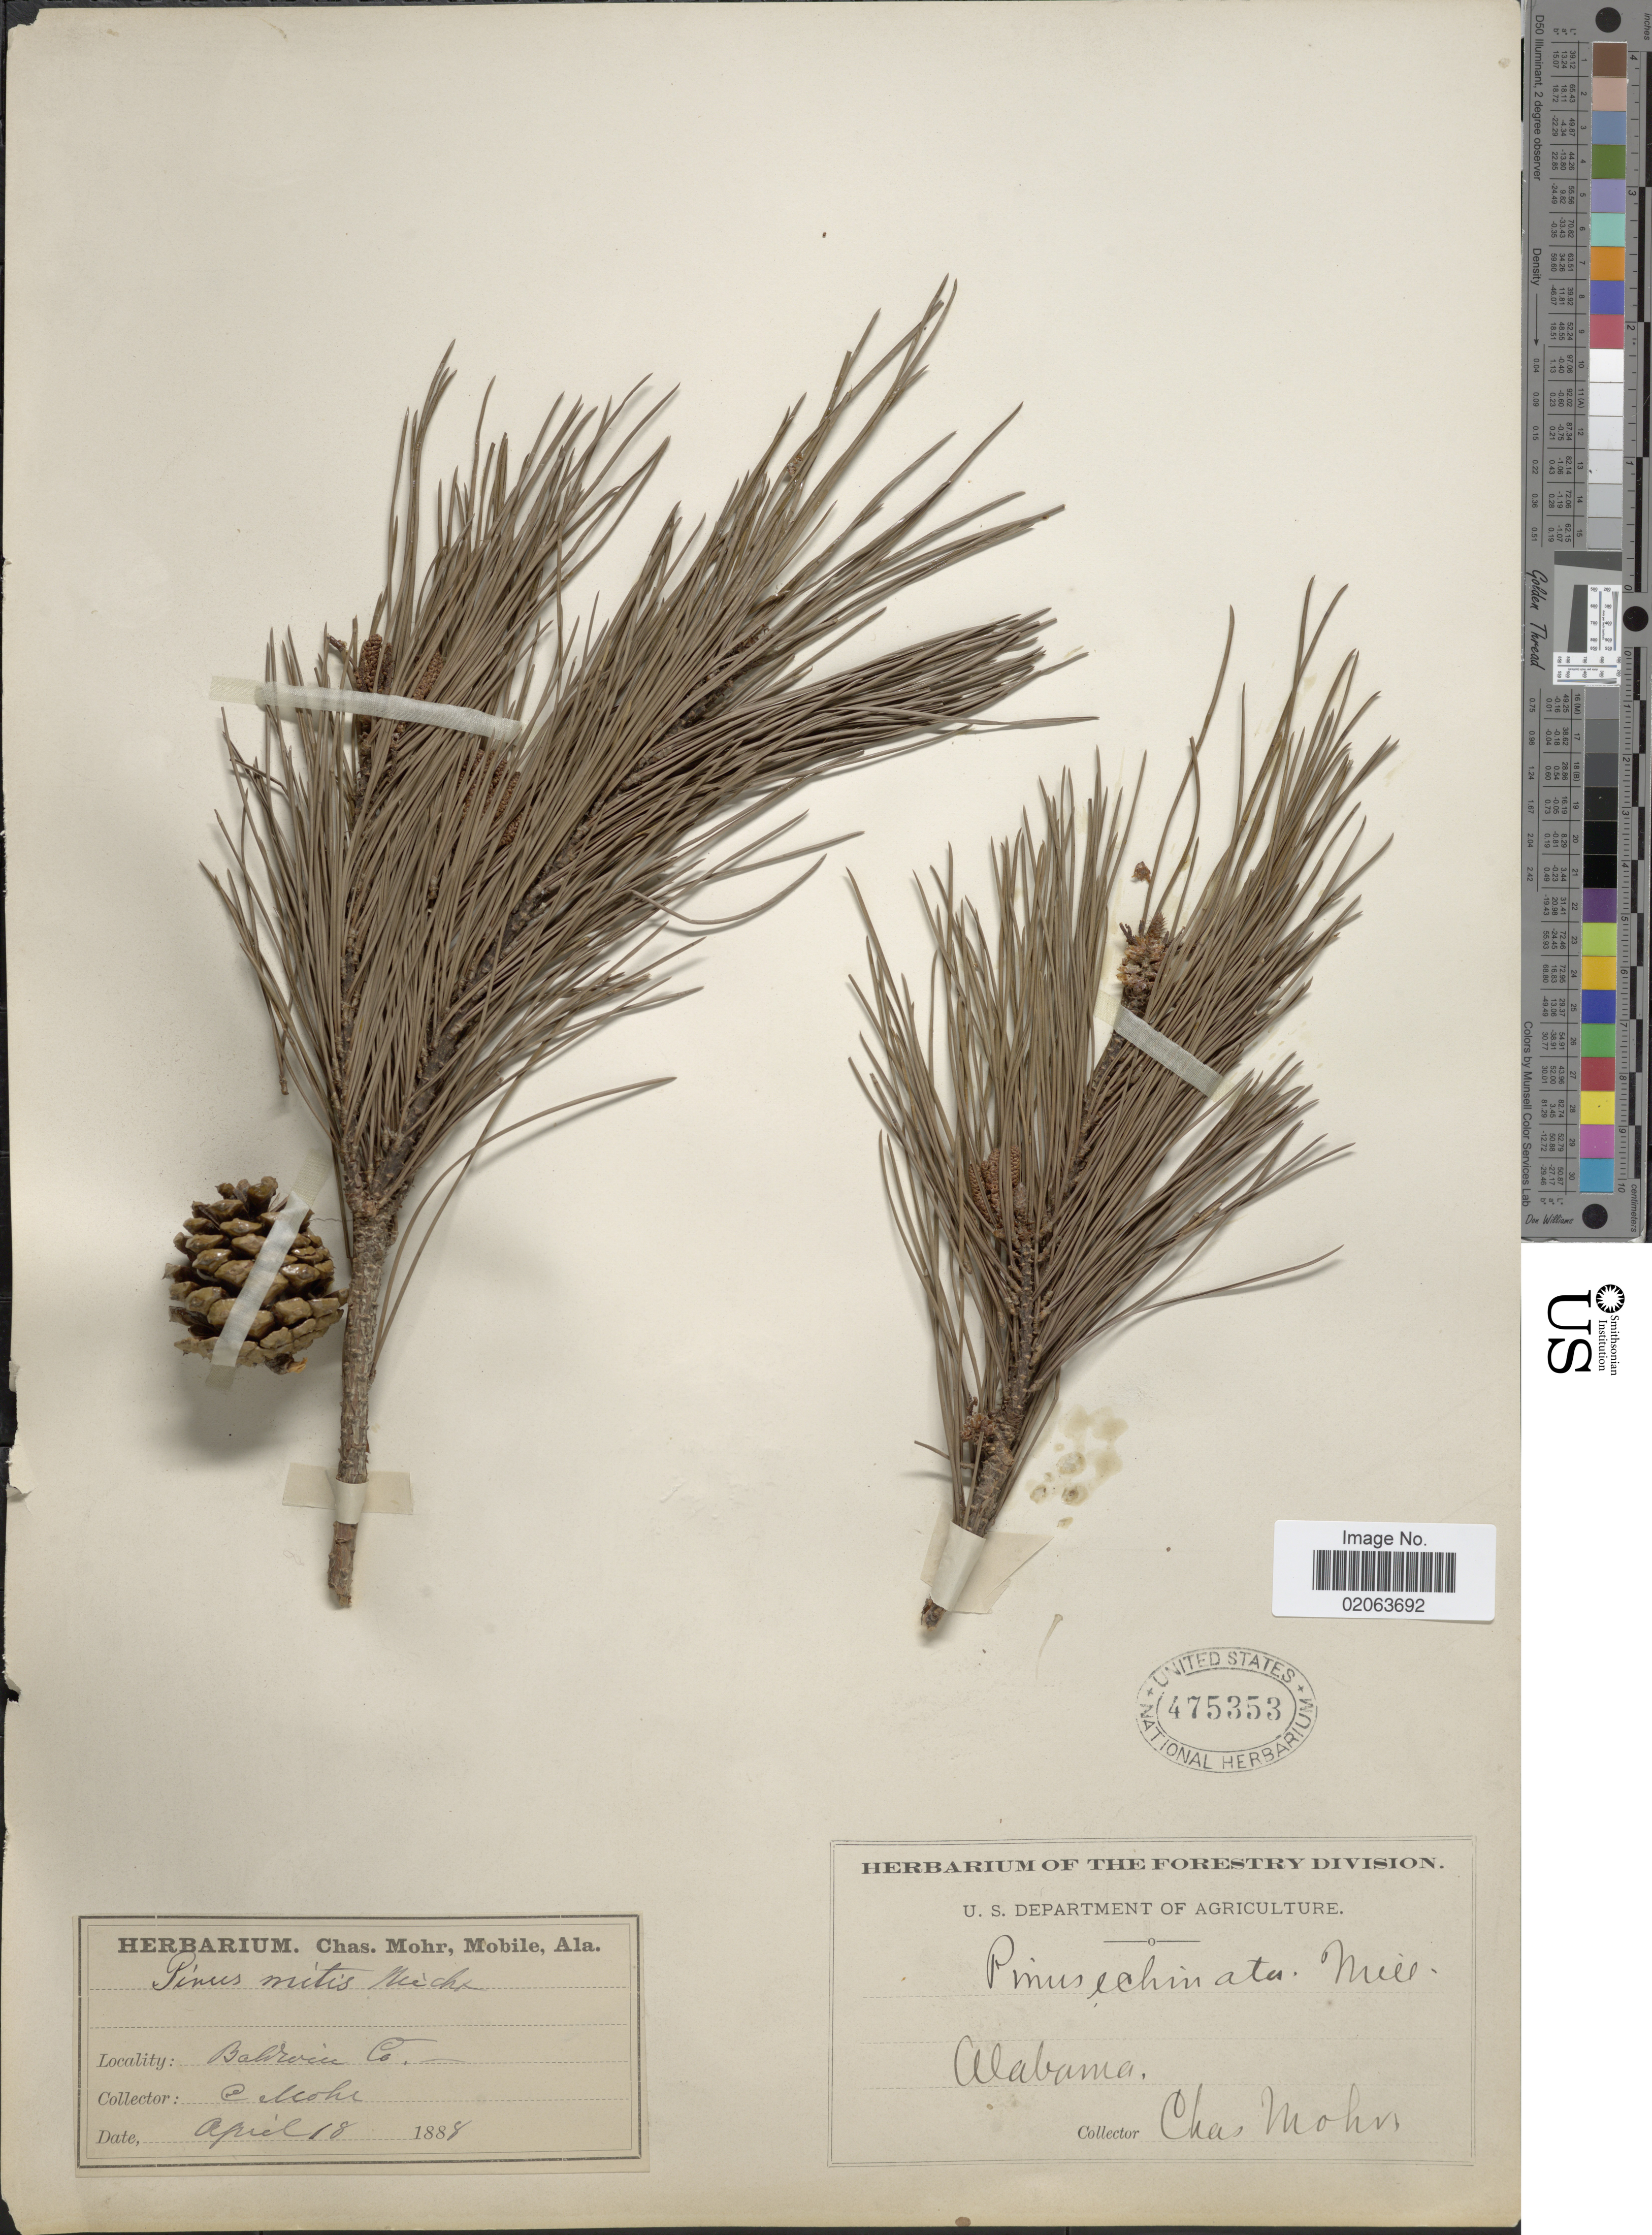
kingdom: Plantae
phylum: Tracheophyta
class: Pinopsida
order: Pinales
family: Pinaceae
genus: Pinus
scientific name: Pinus echinata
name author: Mill.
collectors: C. T. Mohr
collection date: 1888-04-18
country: United States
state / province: Alabama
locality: Baldwin Co.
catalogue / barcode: US 475353